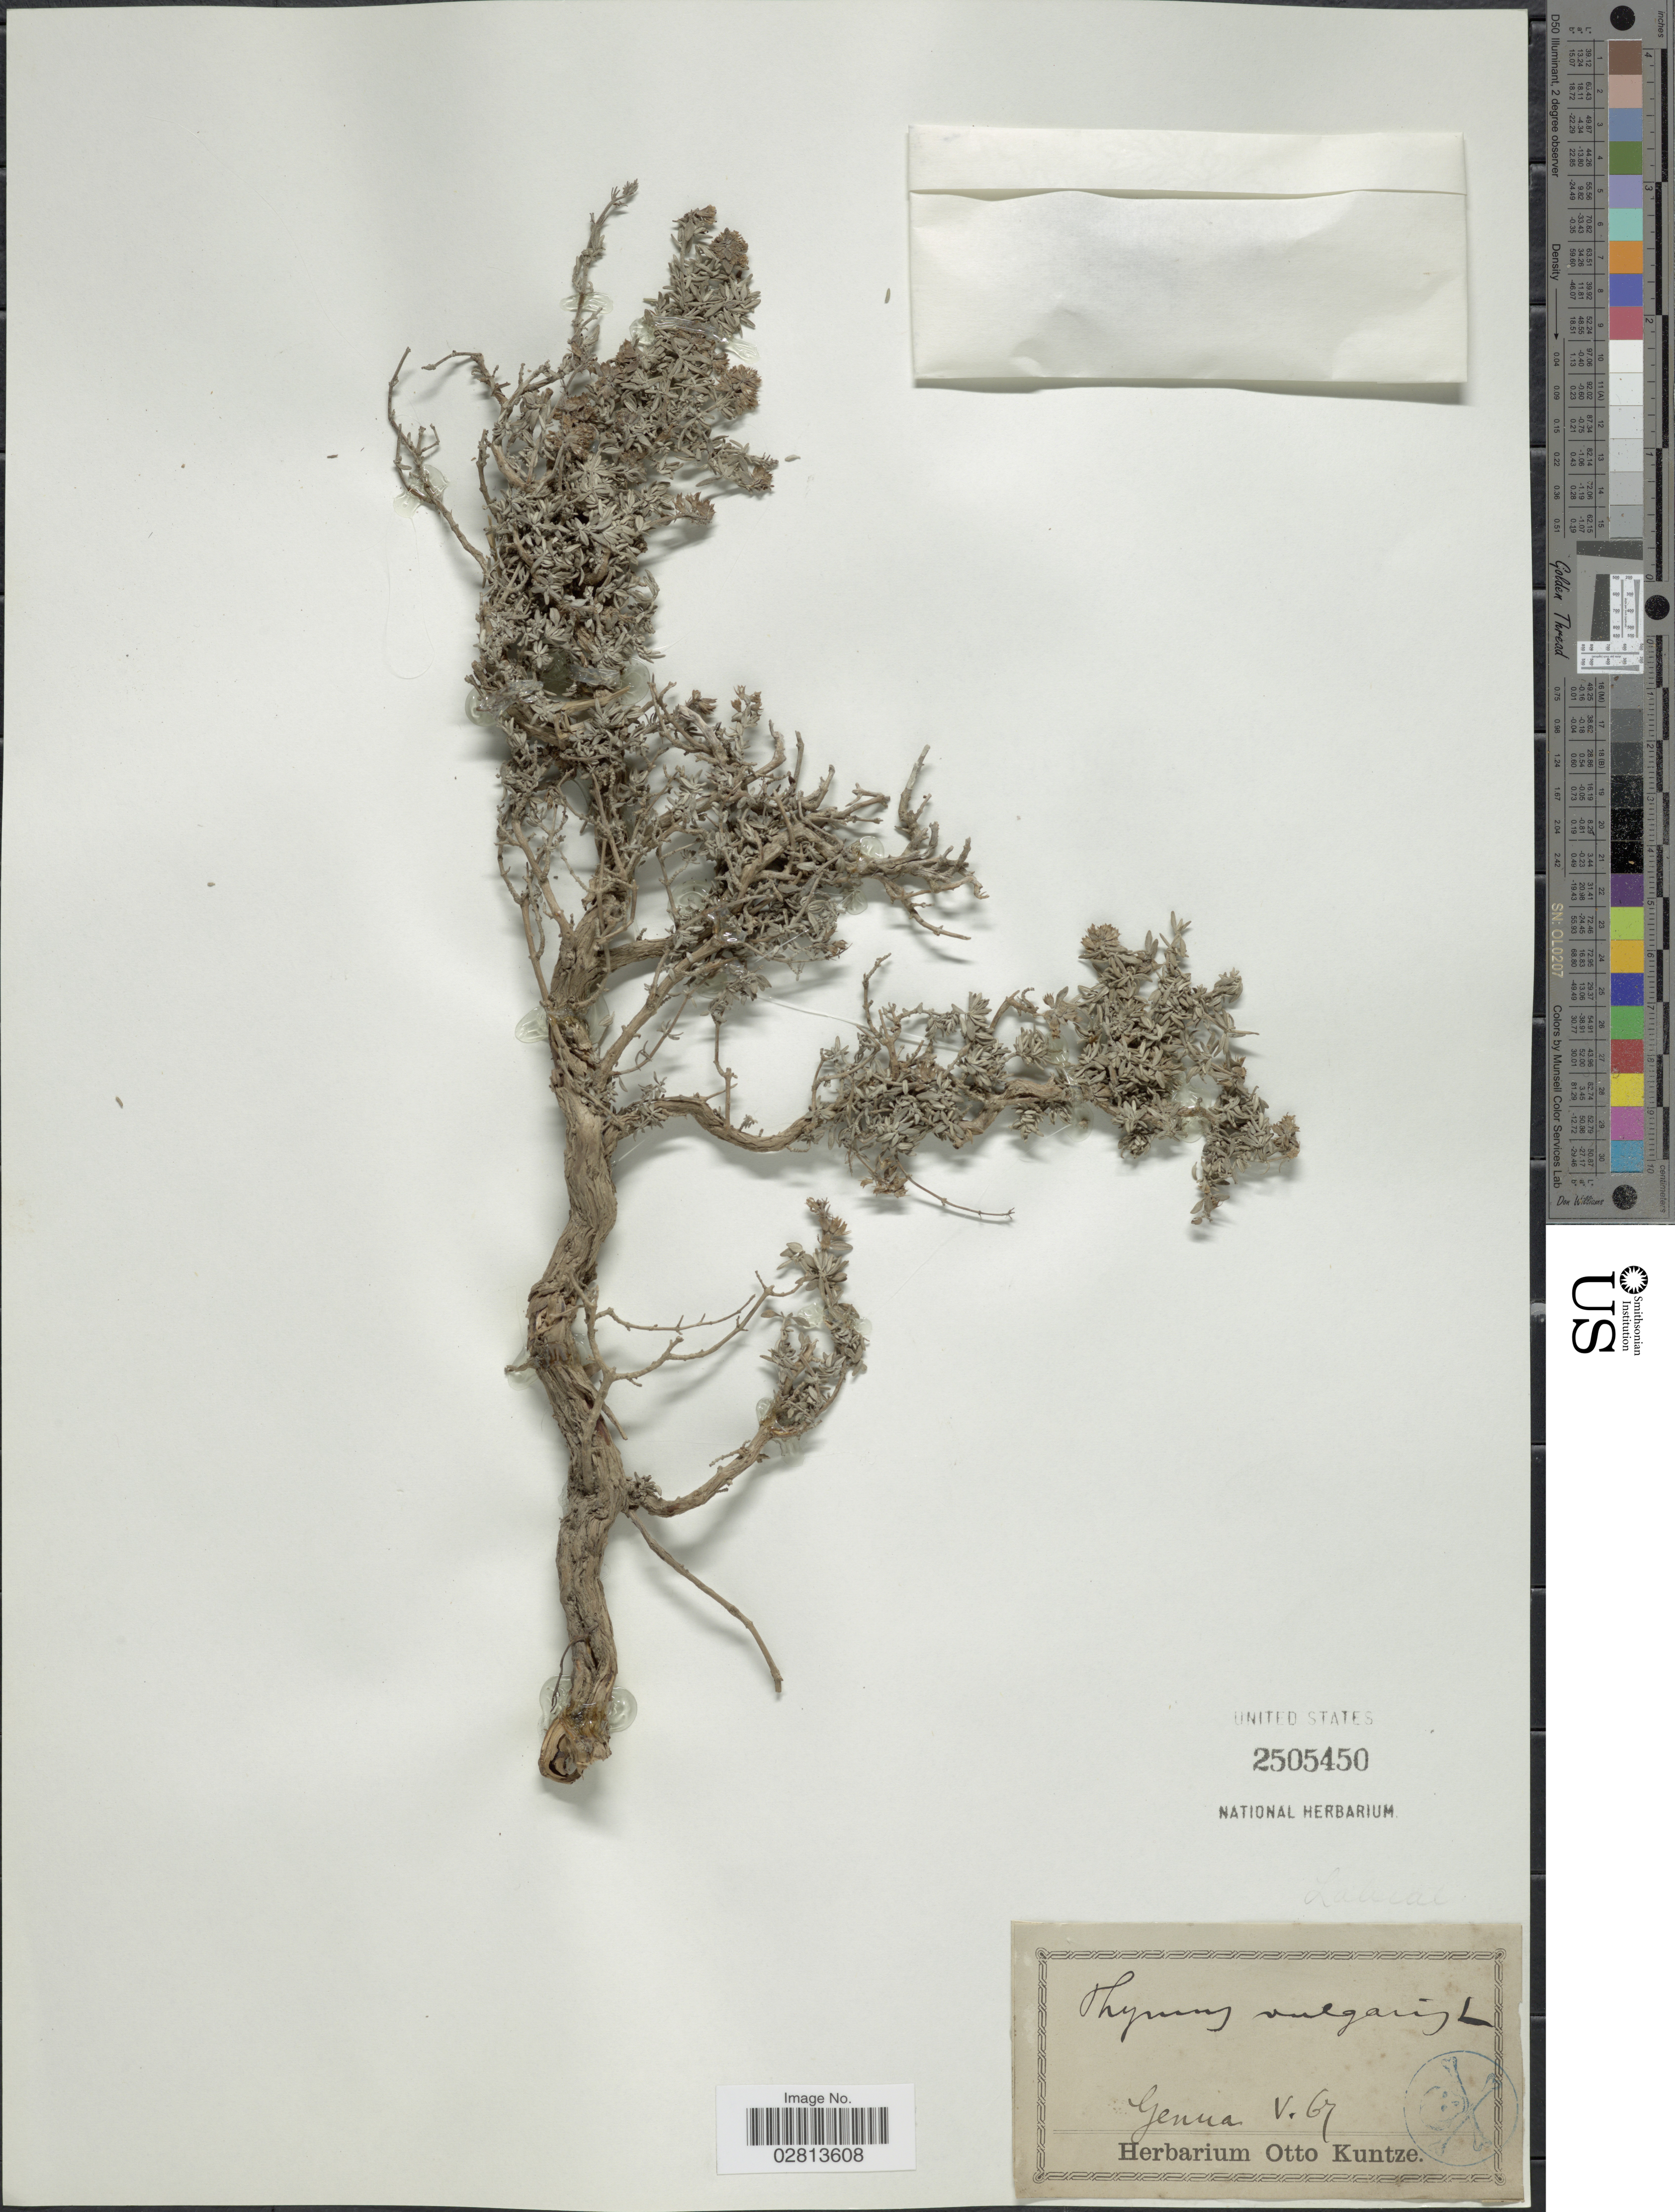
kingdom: Plantae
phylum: Tracheophyta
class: Magnoliopsida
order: Lamiales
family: Lamiaceae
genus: Thymus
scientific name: Thymus vulgaris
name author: L.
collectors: ex herb. Otto Kuntze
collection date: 1867-05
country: Italy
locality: Genua.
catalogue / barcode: US 2505450